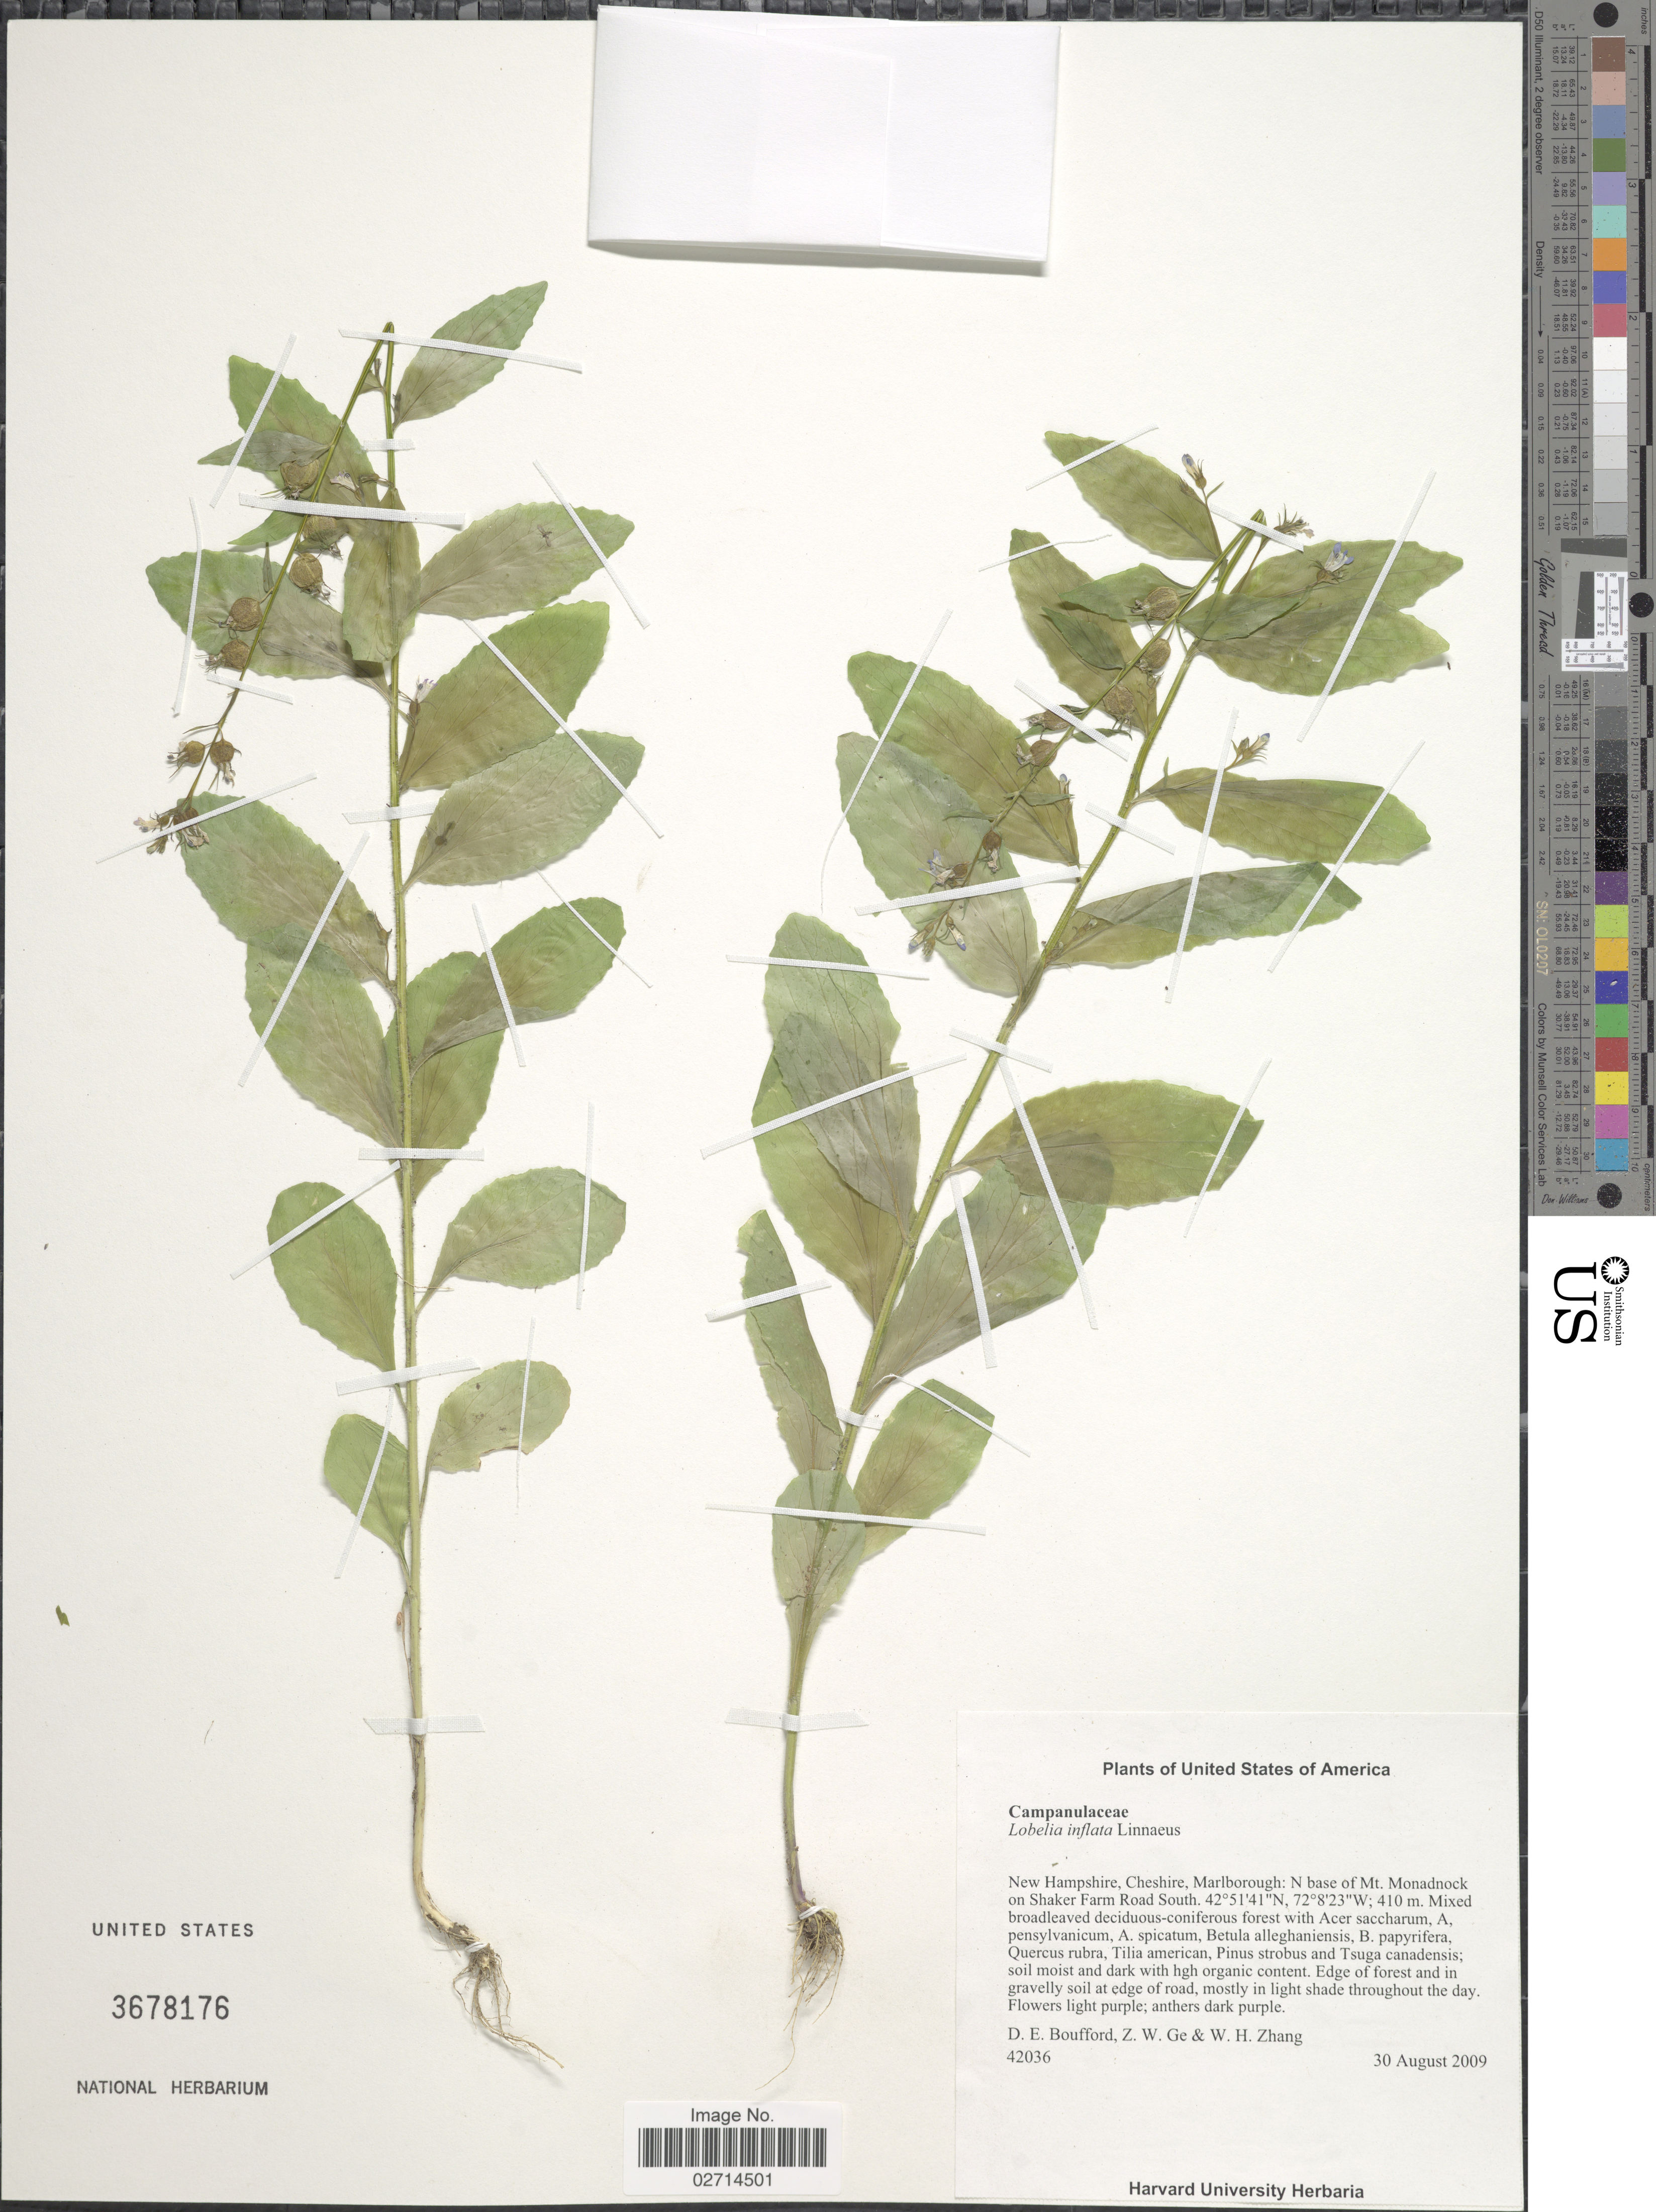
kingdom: Plantae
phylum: Tracheophyta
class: Magnoliopsida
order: Asterales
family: Campanulaceae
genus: Lobelia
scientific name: Lobelia inflata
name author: L.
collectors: D. E. Boufford, Z. Ge & W. P. Zhang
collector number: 42036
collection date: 2009-08-30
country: United States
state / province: New Hampshire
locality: Cheshire, Marlborough: N base of Mt. Monadnock on Shaker Farm Road South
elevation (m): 410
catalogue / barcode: US 3678176